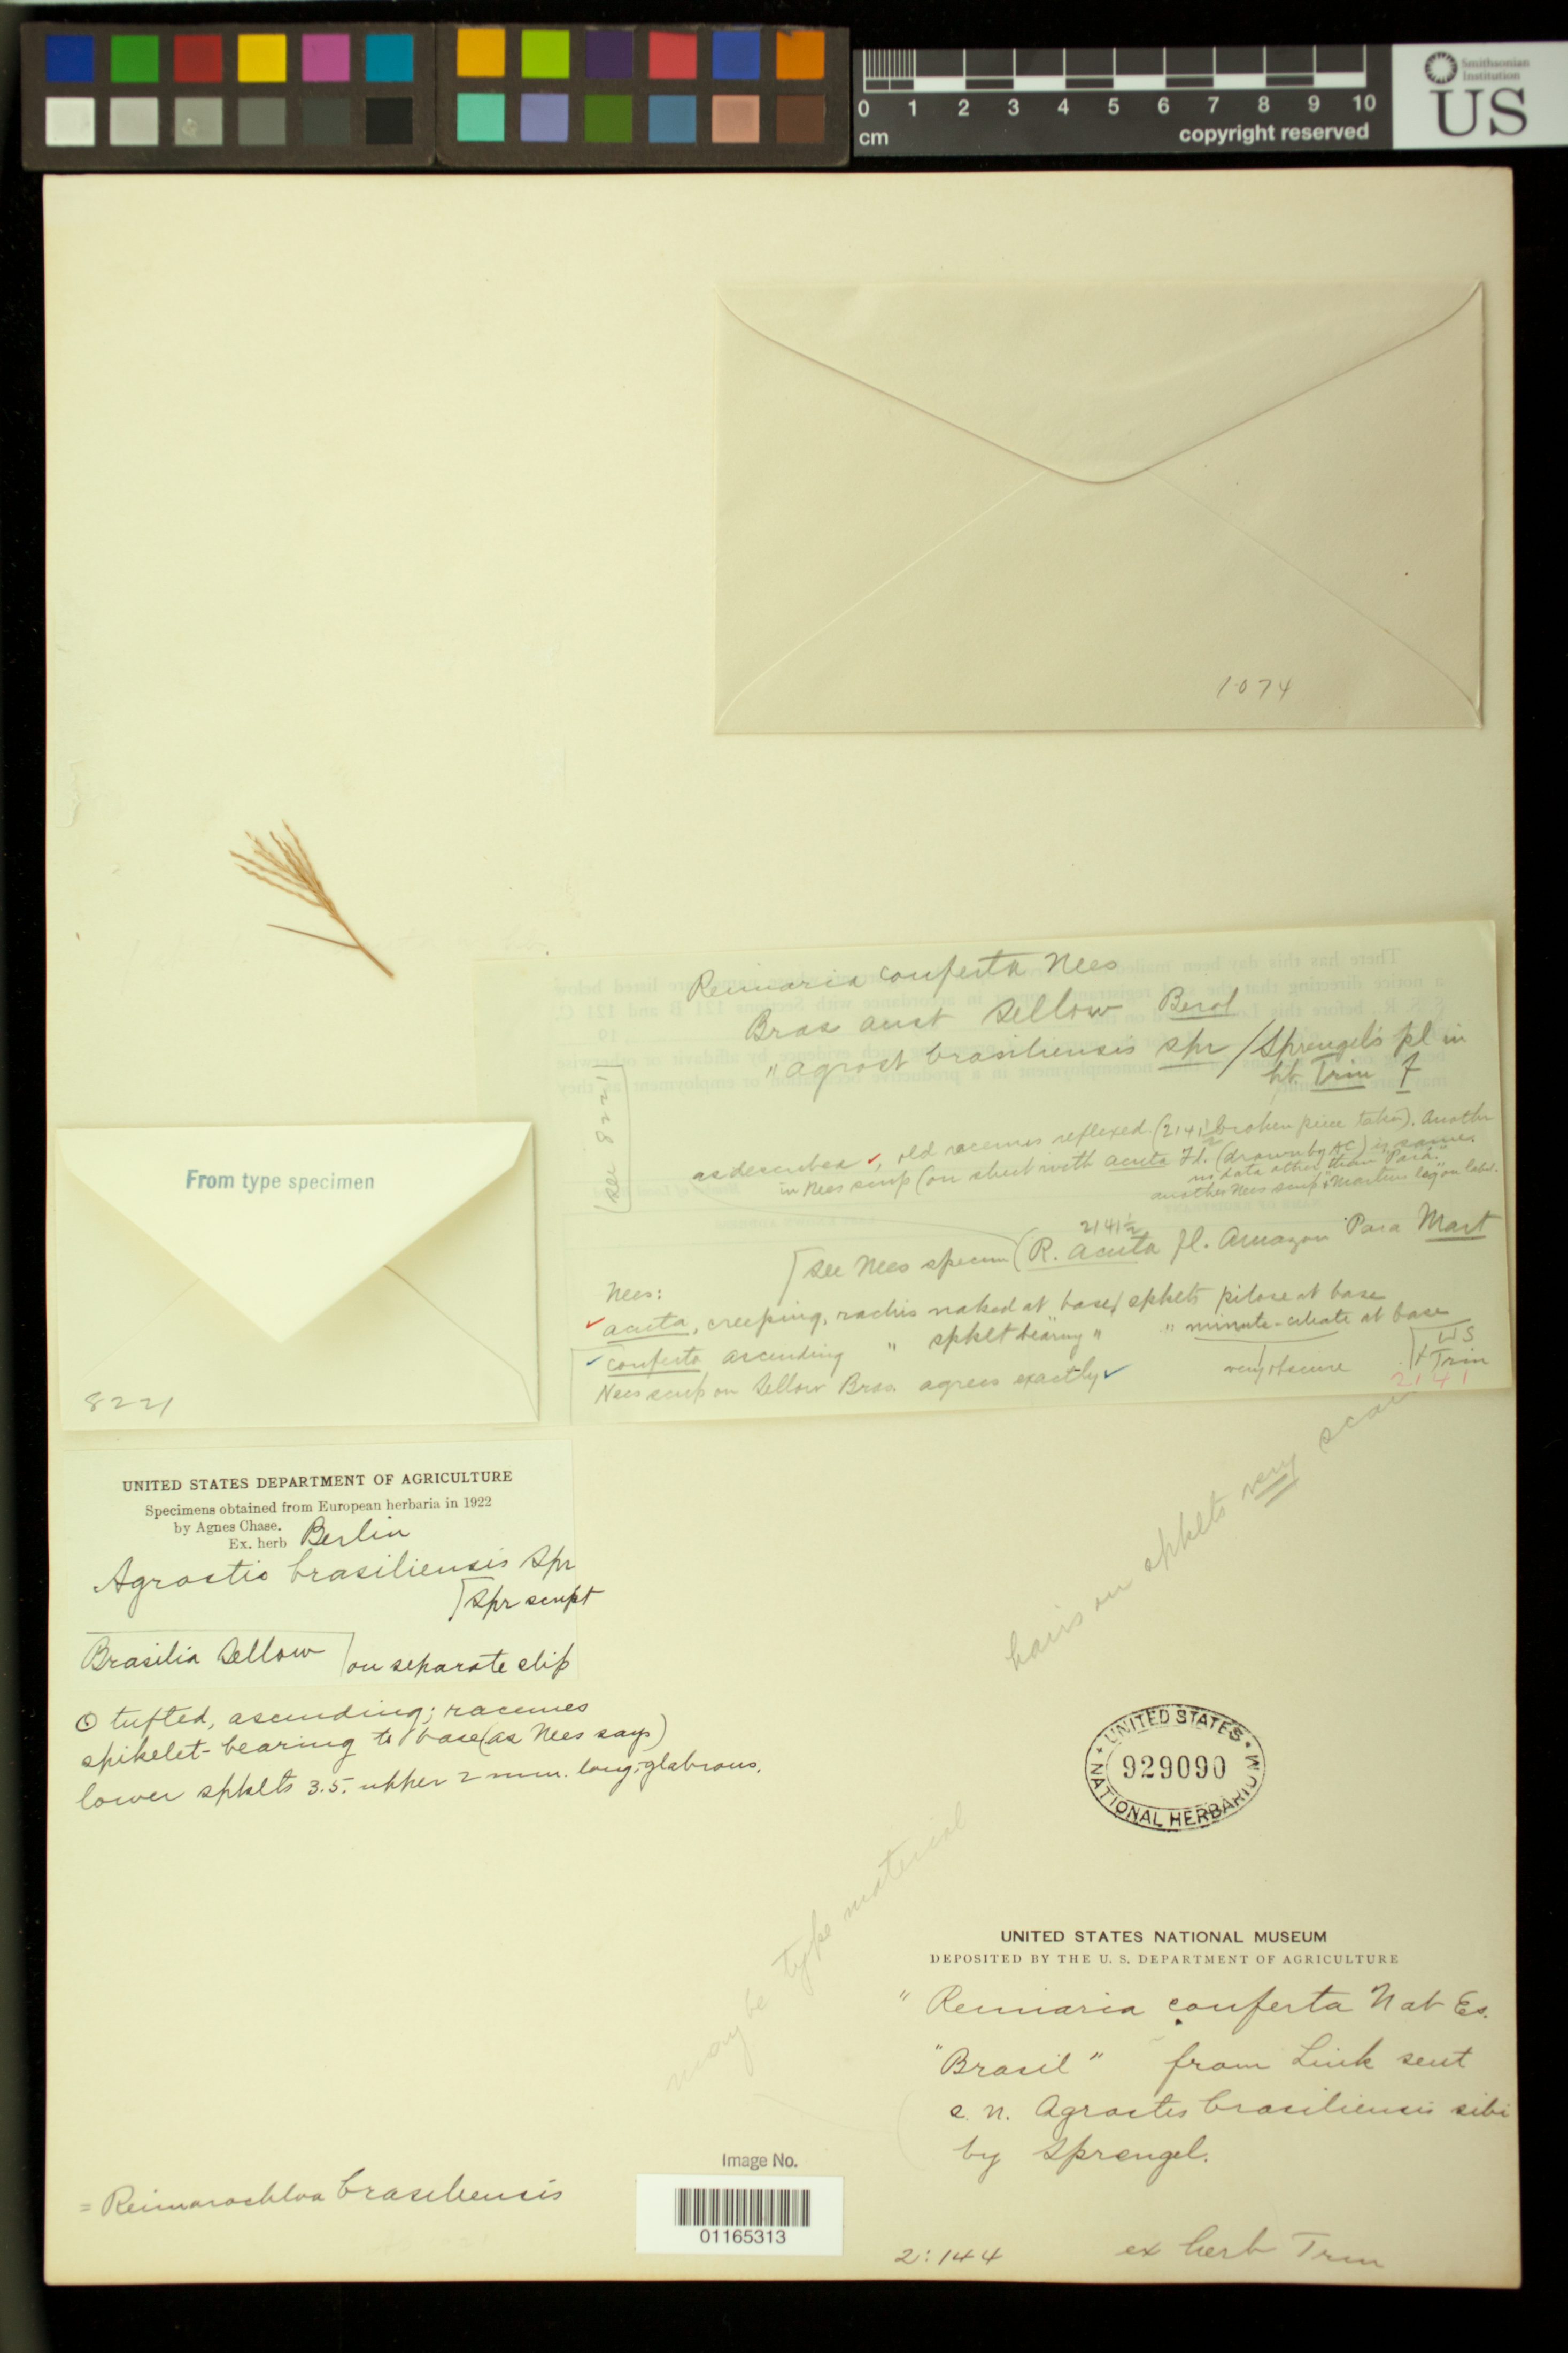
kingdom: Plantae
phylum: Tracheophyta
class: Liliopsida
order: Poales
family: Poaceae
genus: Reimaria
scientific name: Reimaria conferta Nees ex Trin., nom. illeg.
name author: Nees ex Trin.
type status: Type Collection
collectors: F. Sellow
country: Brazil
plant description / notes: Fragmentary material of type specimens ex herb. Trin., ex herb. Berlin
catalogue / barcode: US 929090